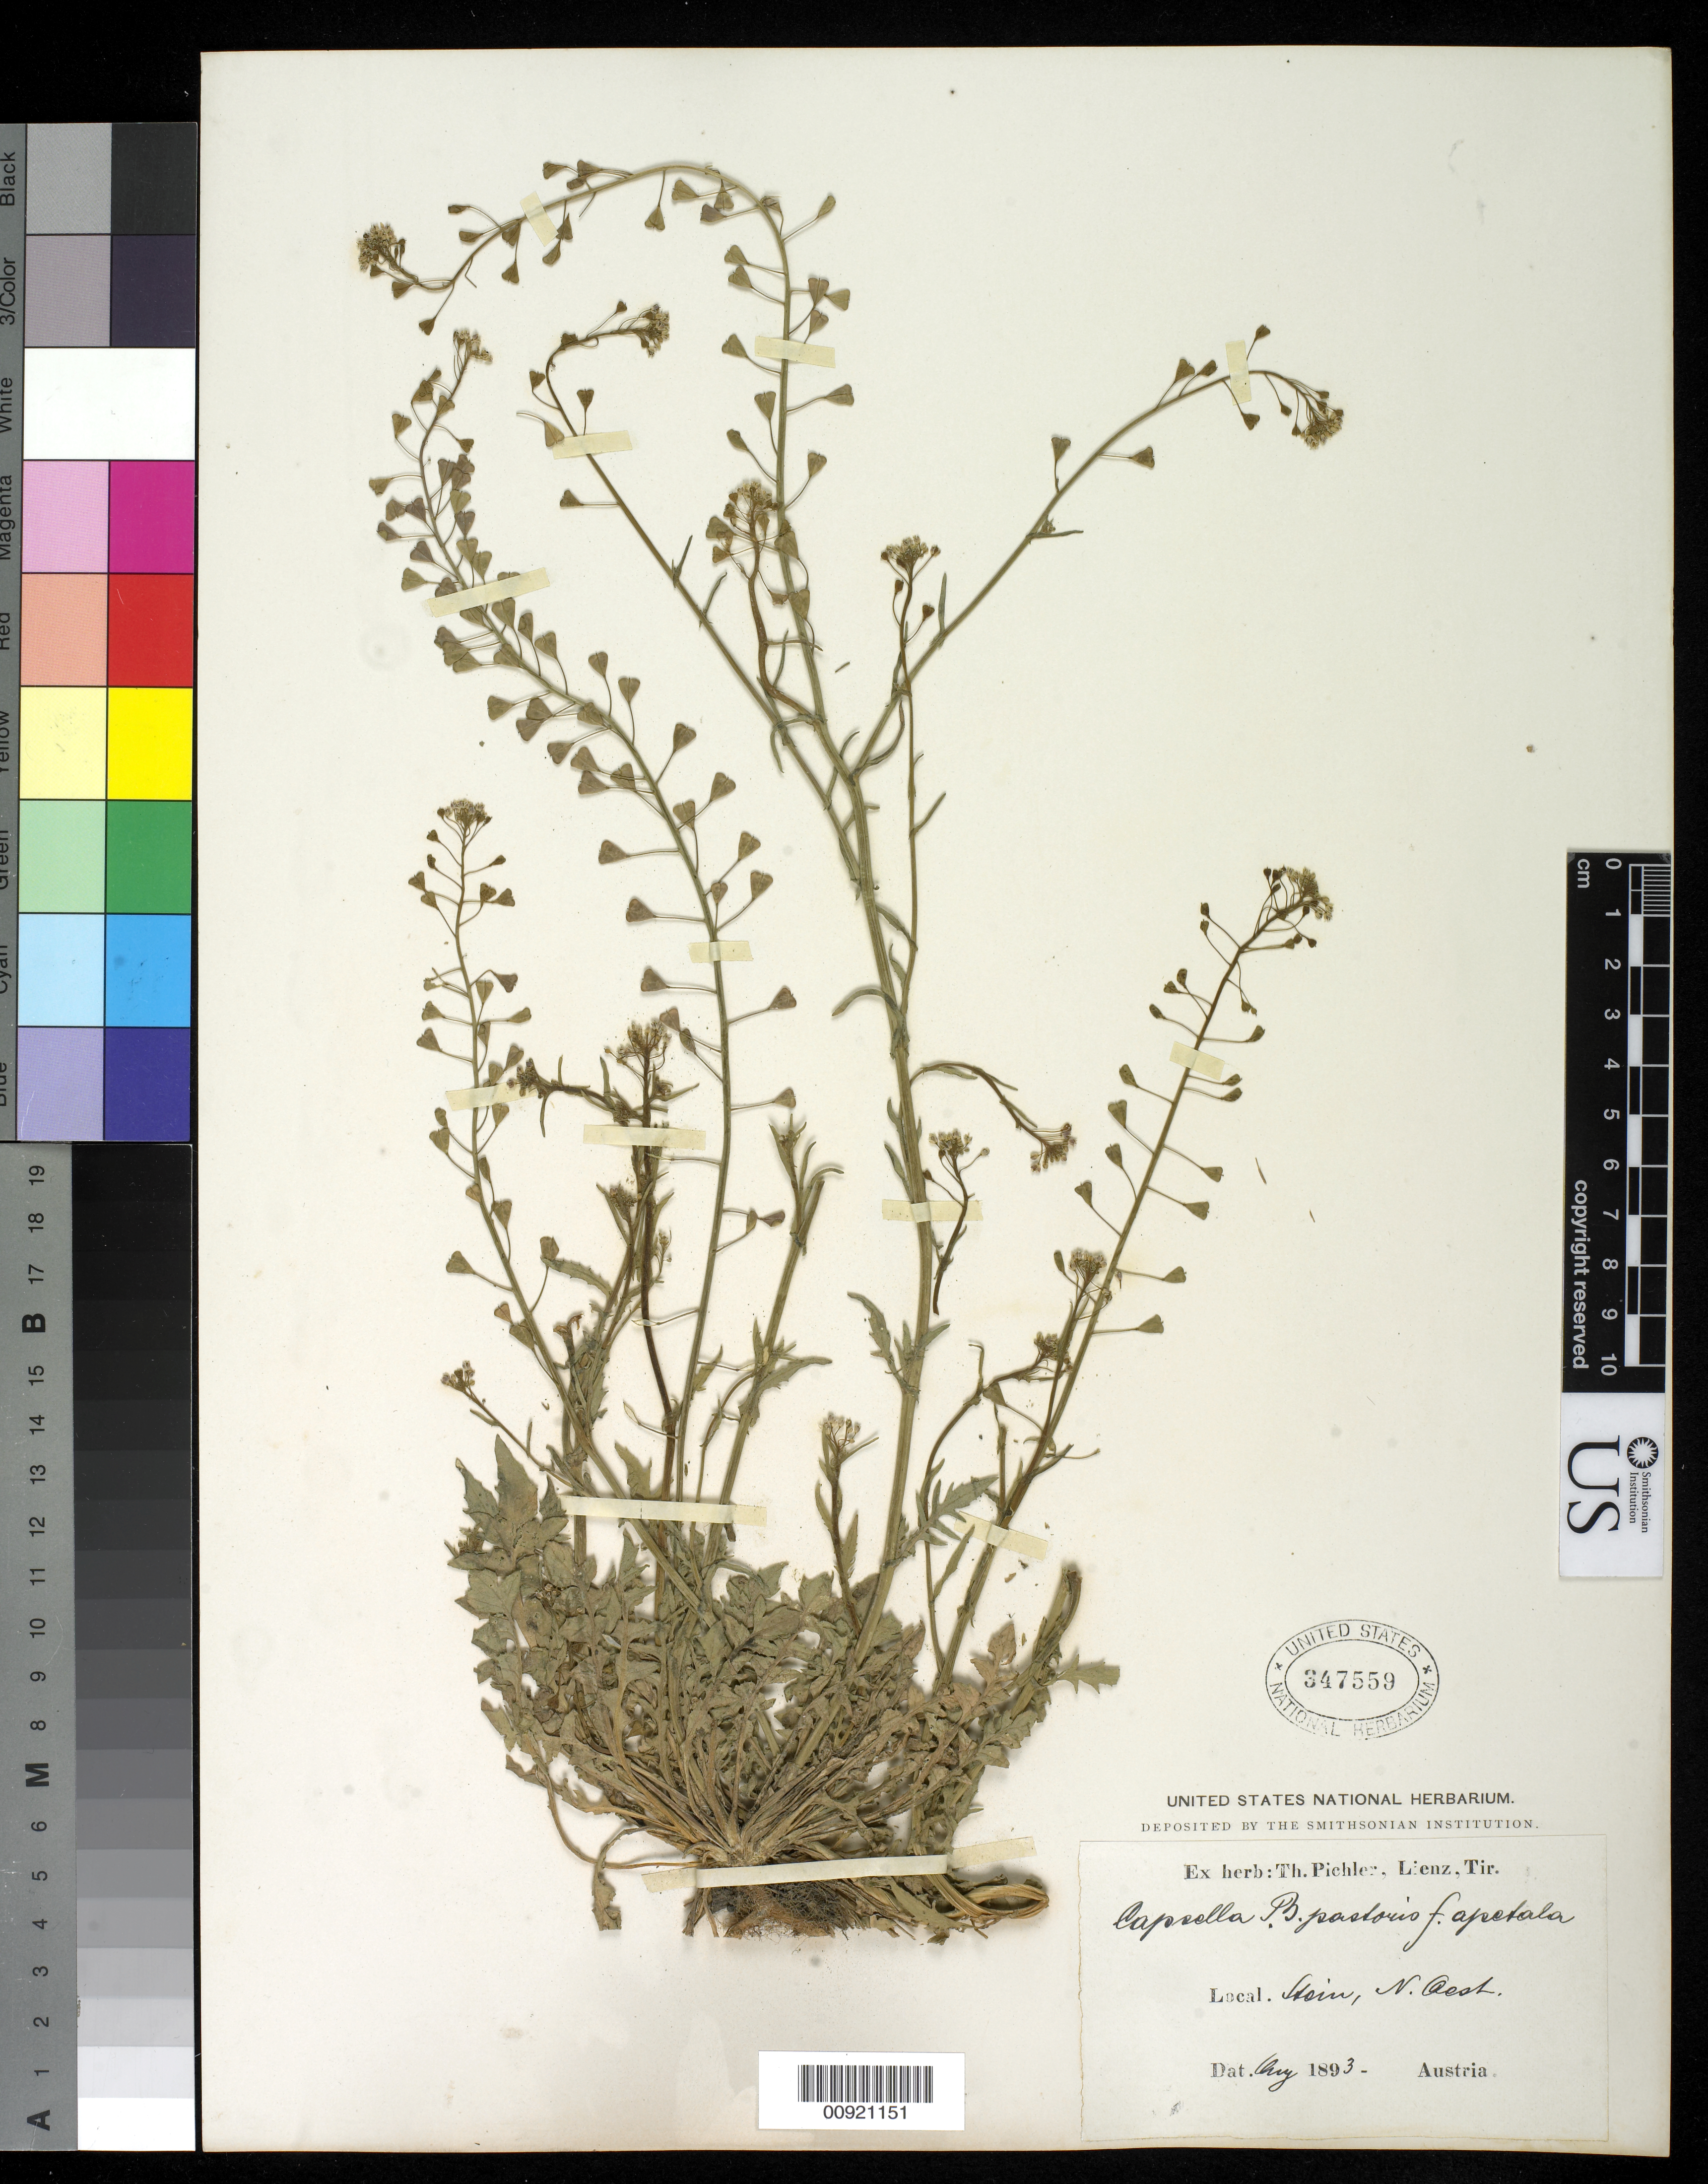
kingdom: Plantae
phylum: Tracheophyta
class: Magnoliopsida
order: Brassicales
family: Brassicaceae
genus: Capsella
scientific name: Capsella bursa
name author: Raf.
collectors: T. Pichler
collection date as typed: Aug 1893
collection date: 1893-08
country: Austria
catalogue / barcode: US 347559